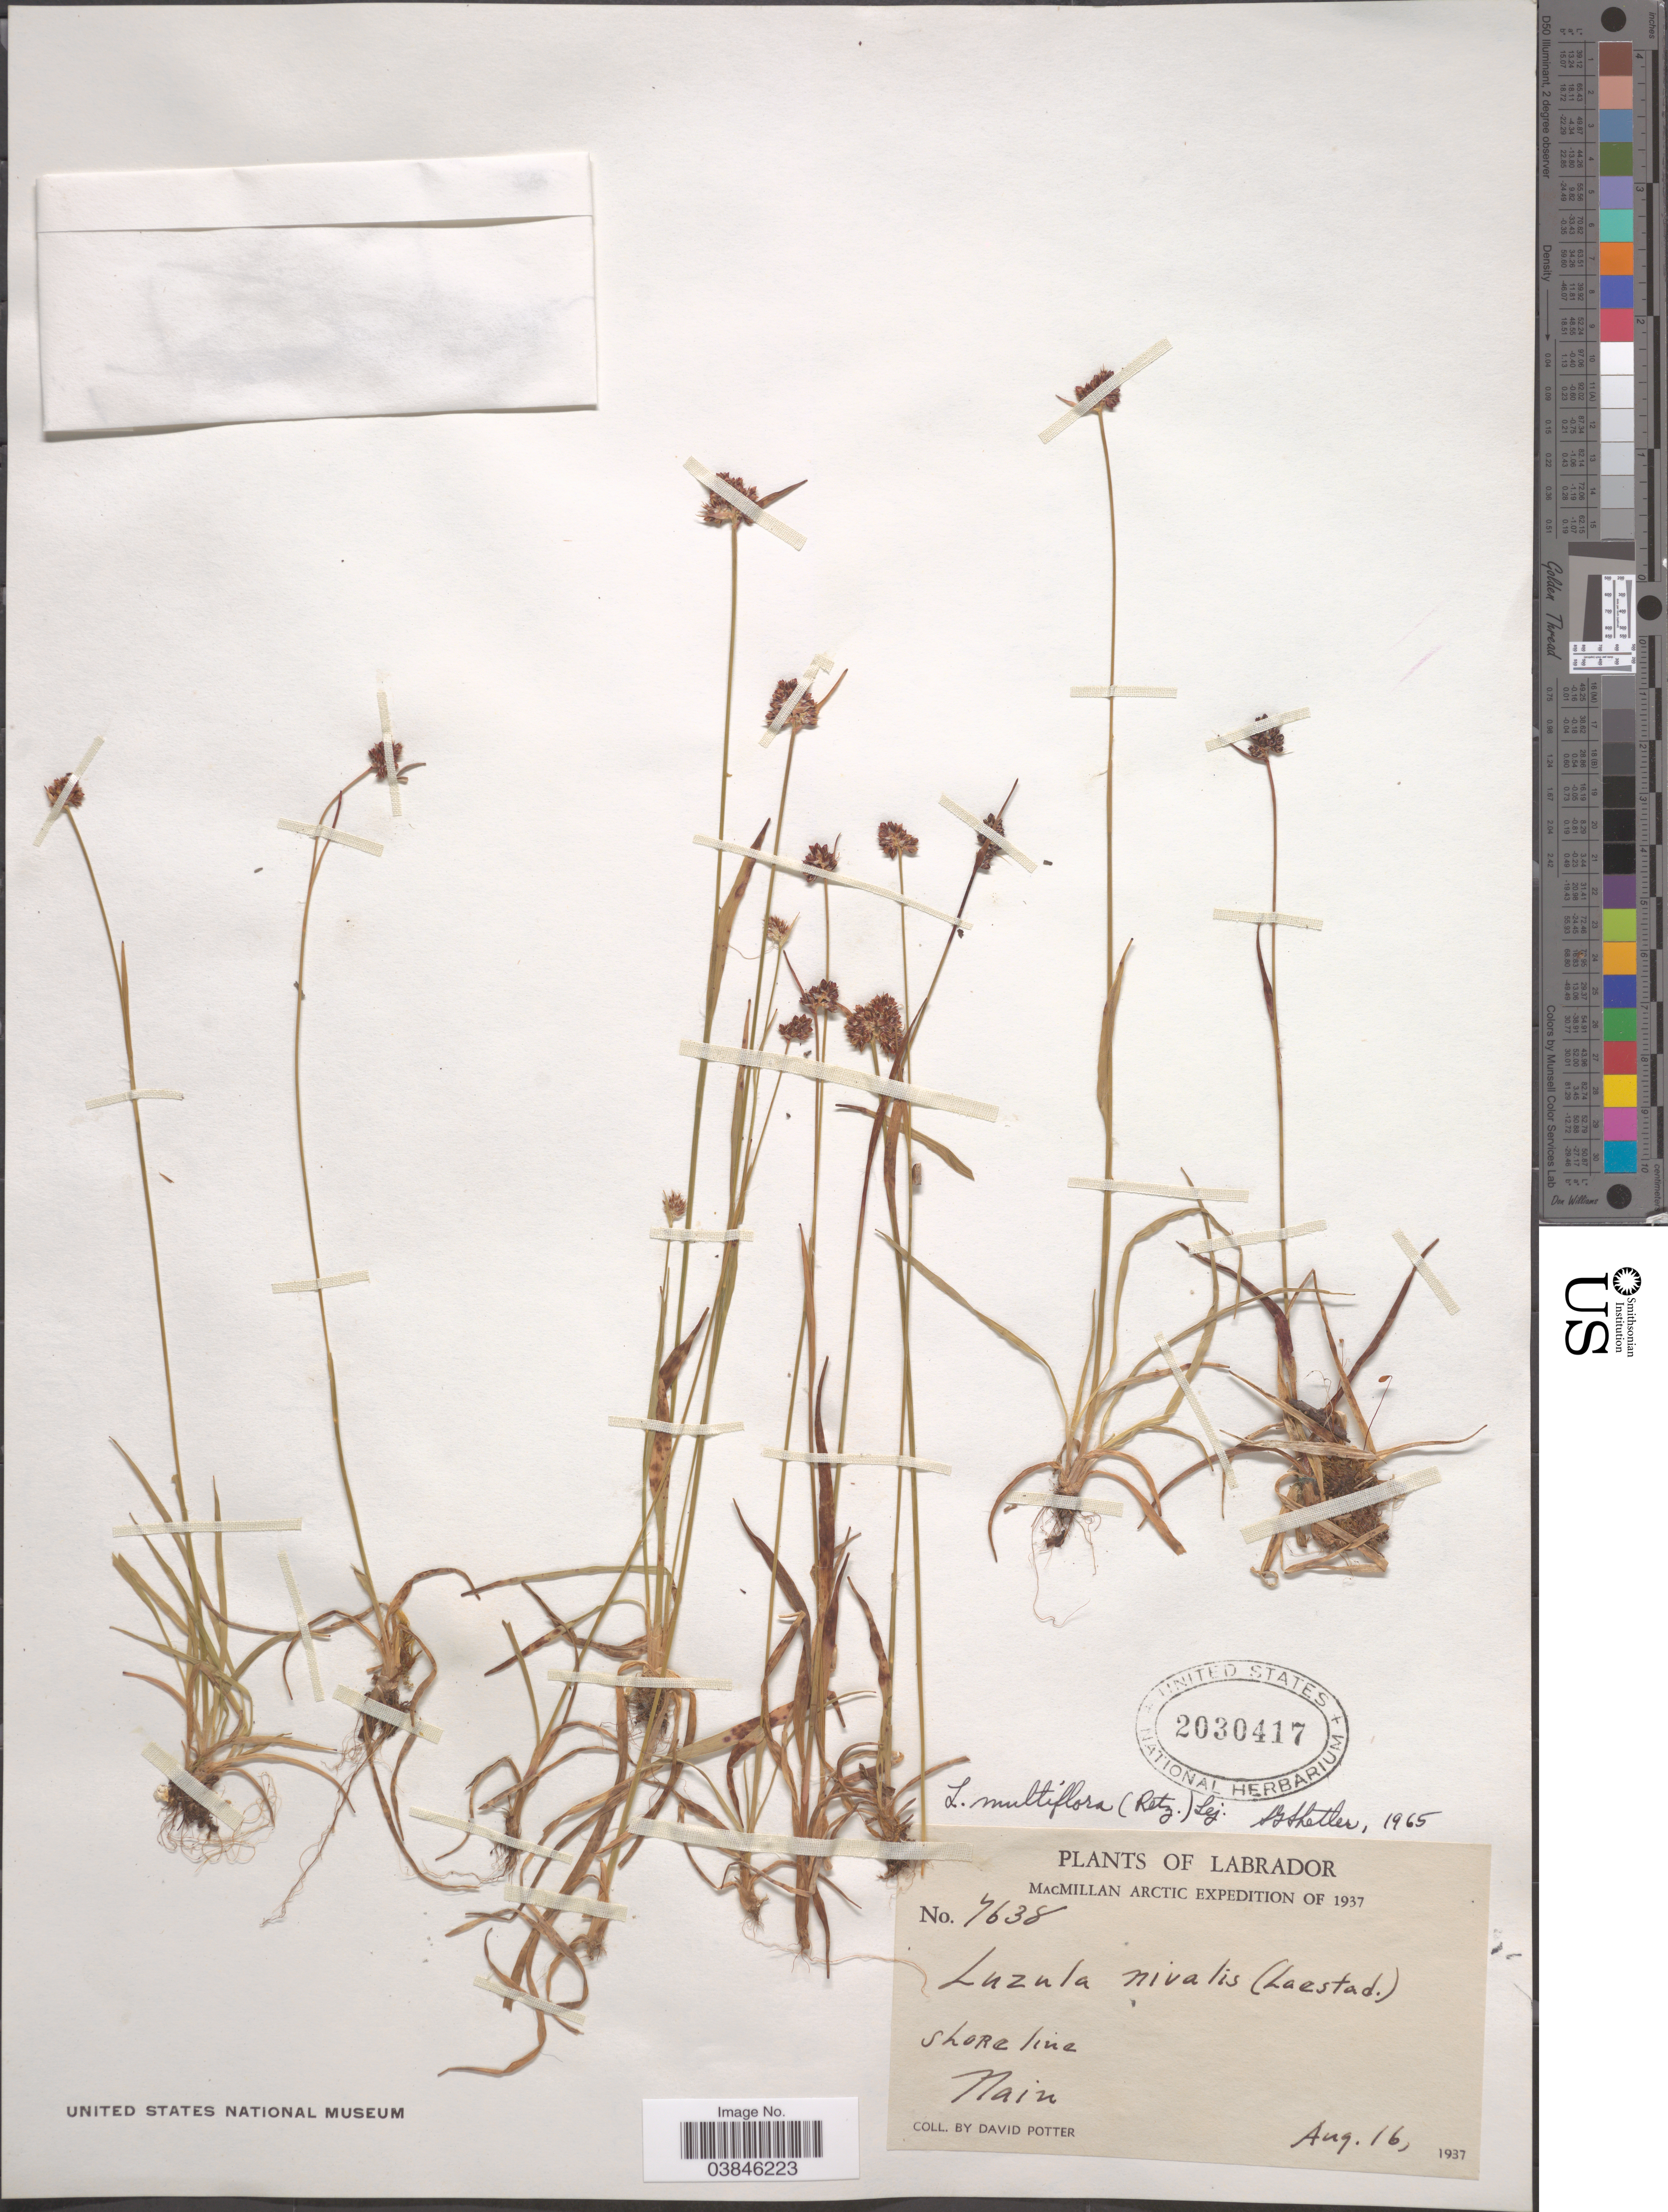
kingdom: Plantae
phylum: Tracheophyta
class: Liliopsida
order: Poales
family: Juncaceae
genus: Luzula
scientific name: Luzula multiflora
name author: (Ehrh.) Lej.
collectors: D. Potter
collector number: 7638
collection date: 1937-08-16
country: Canada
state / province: Newfoundland and Labrador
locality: Labrador. Shoreline. Nain.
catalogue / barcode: US 2030417